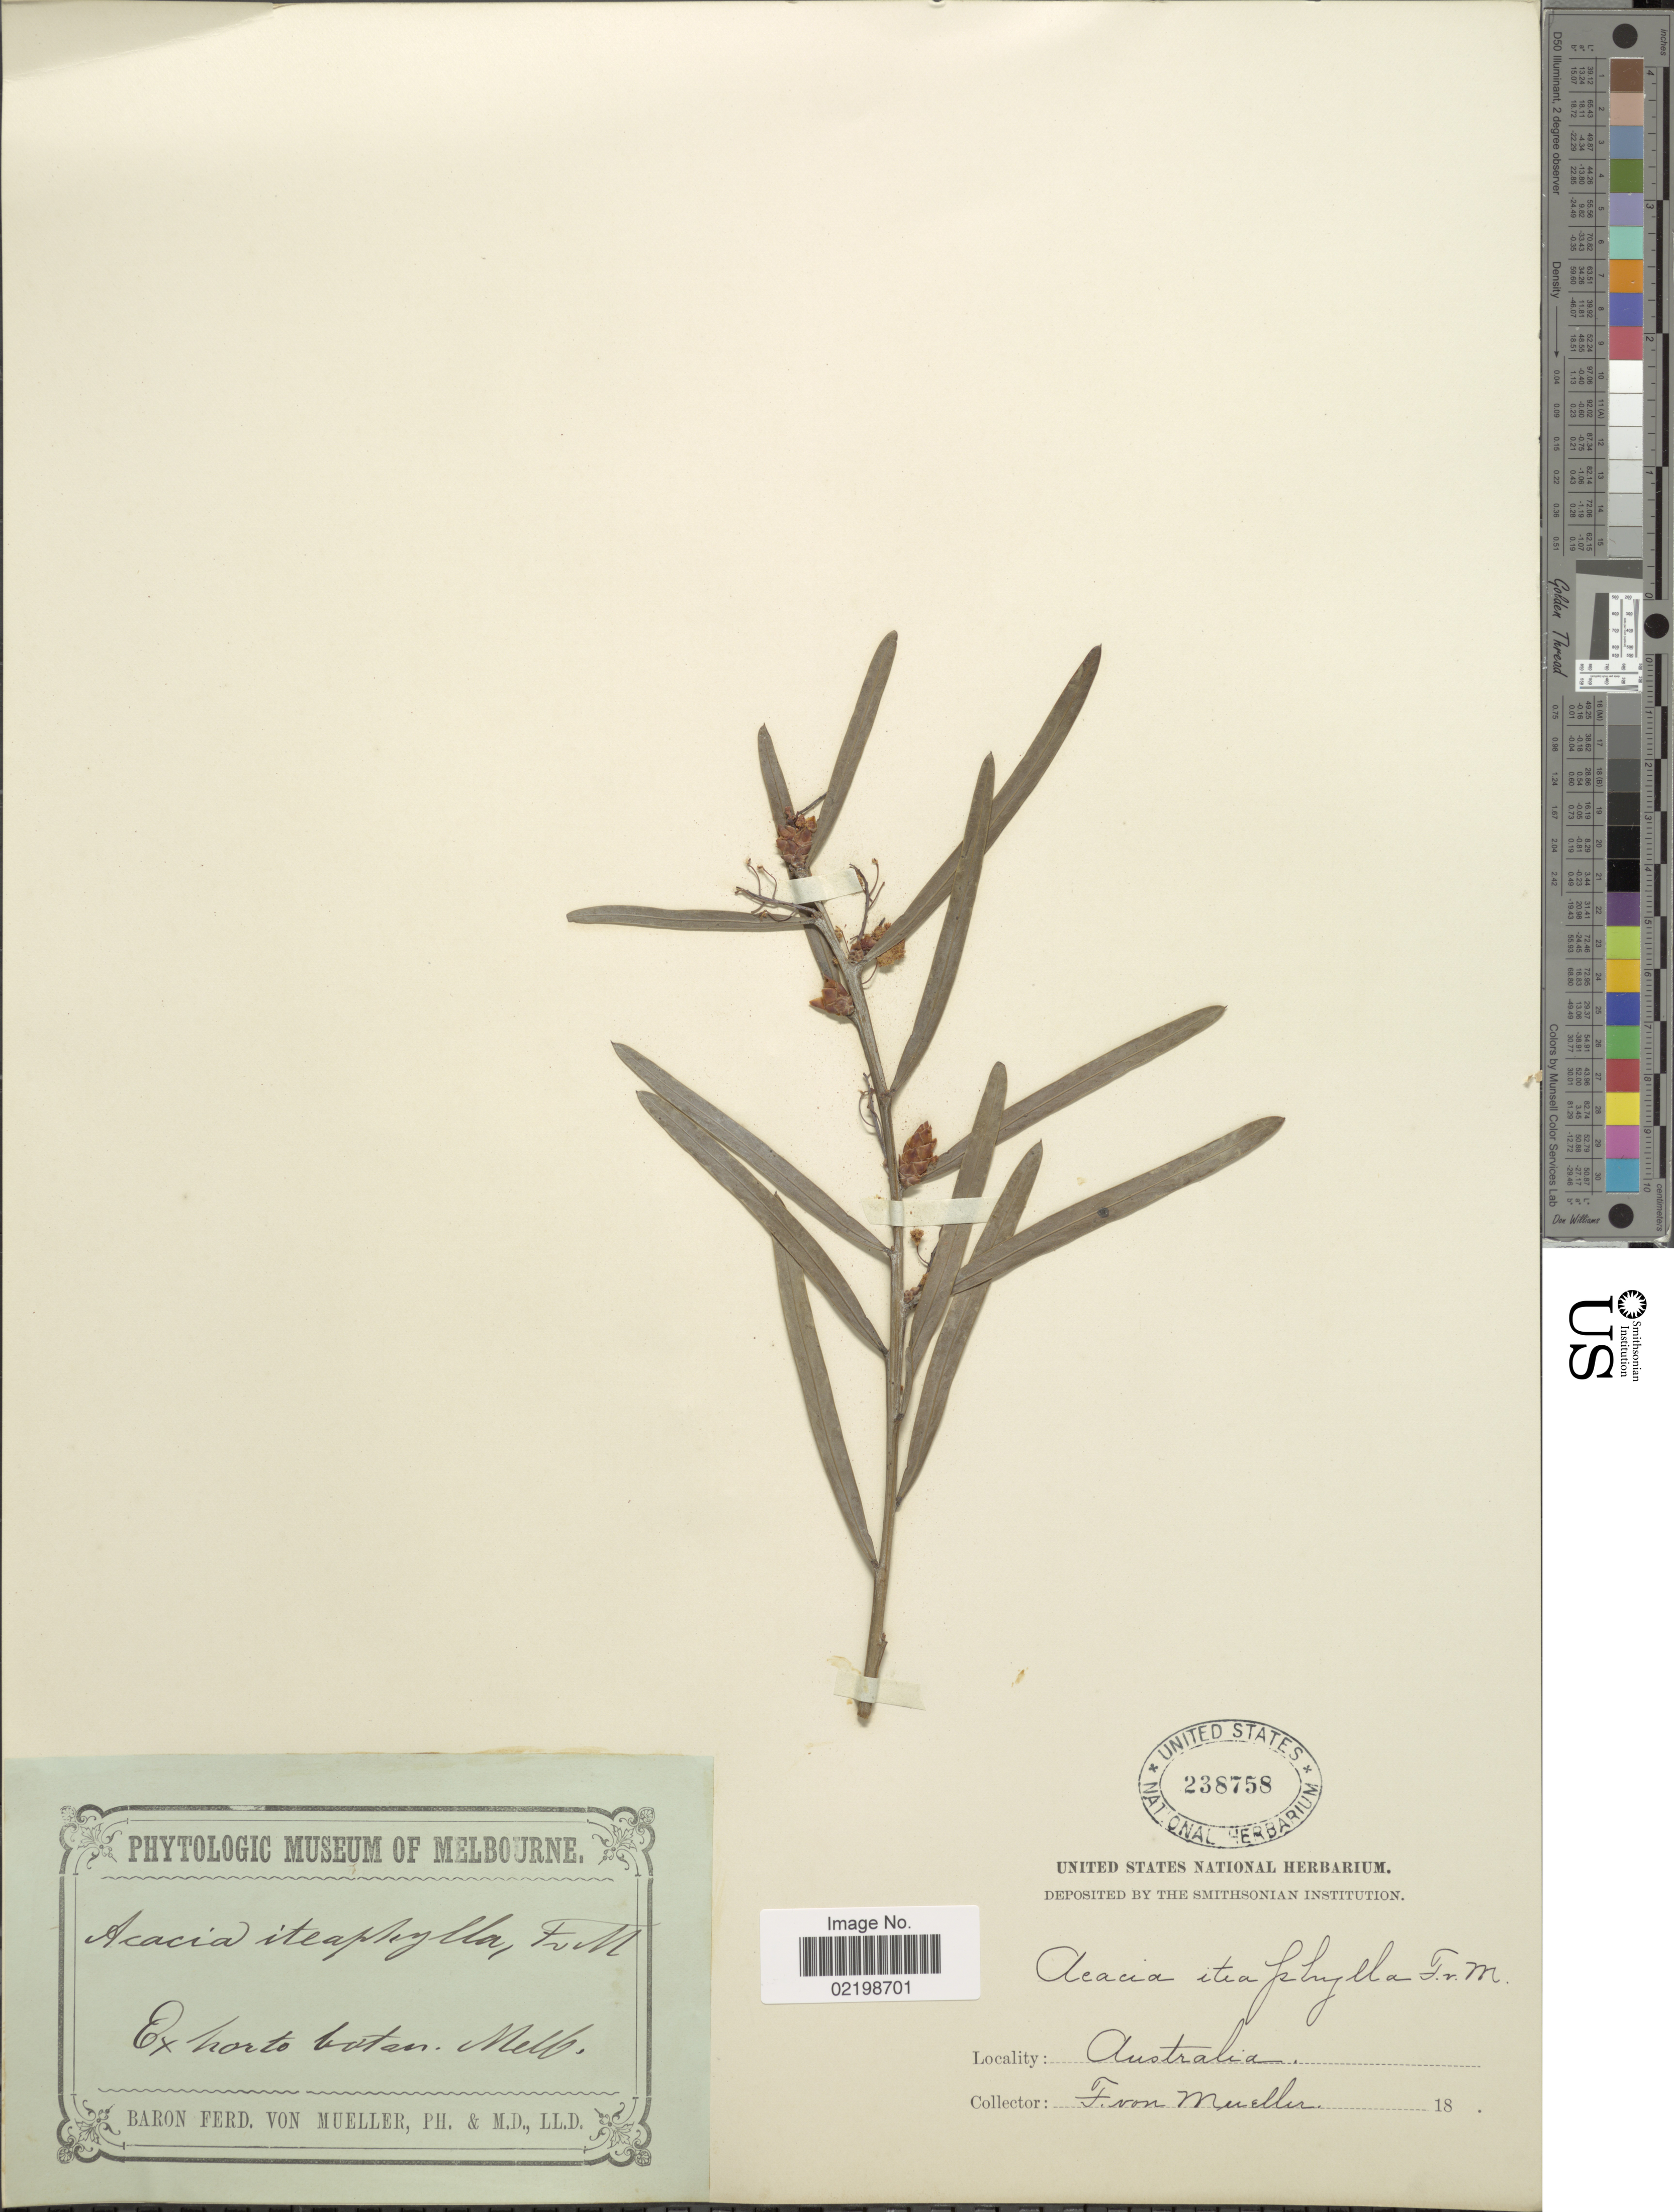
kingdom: Plantae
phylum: Tracheophyta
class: Magnoliopsida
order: Fabales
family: Fabaceae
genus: Acacia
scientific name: Acacia iteaphylla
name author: Benth.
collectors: F. Mueller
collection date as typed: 18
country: Australia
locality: Ex horto botan. Melb.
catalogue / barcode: US 238758